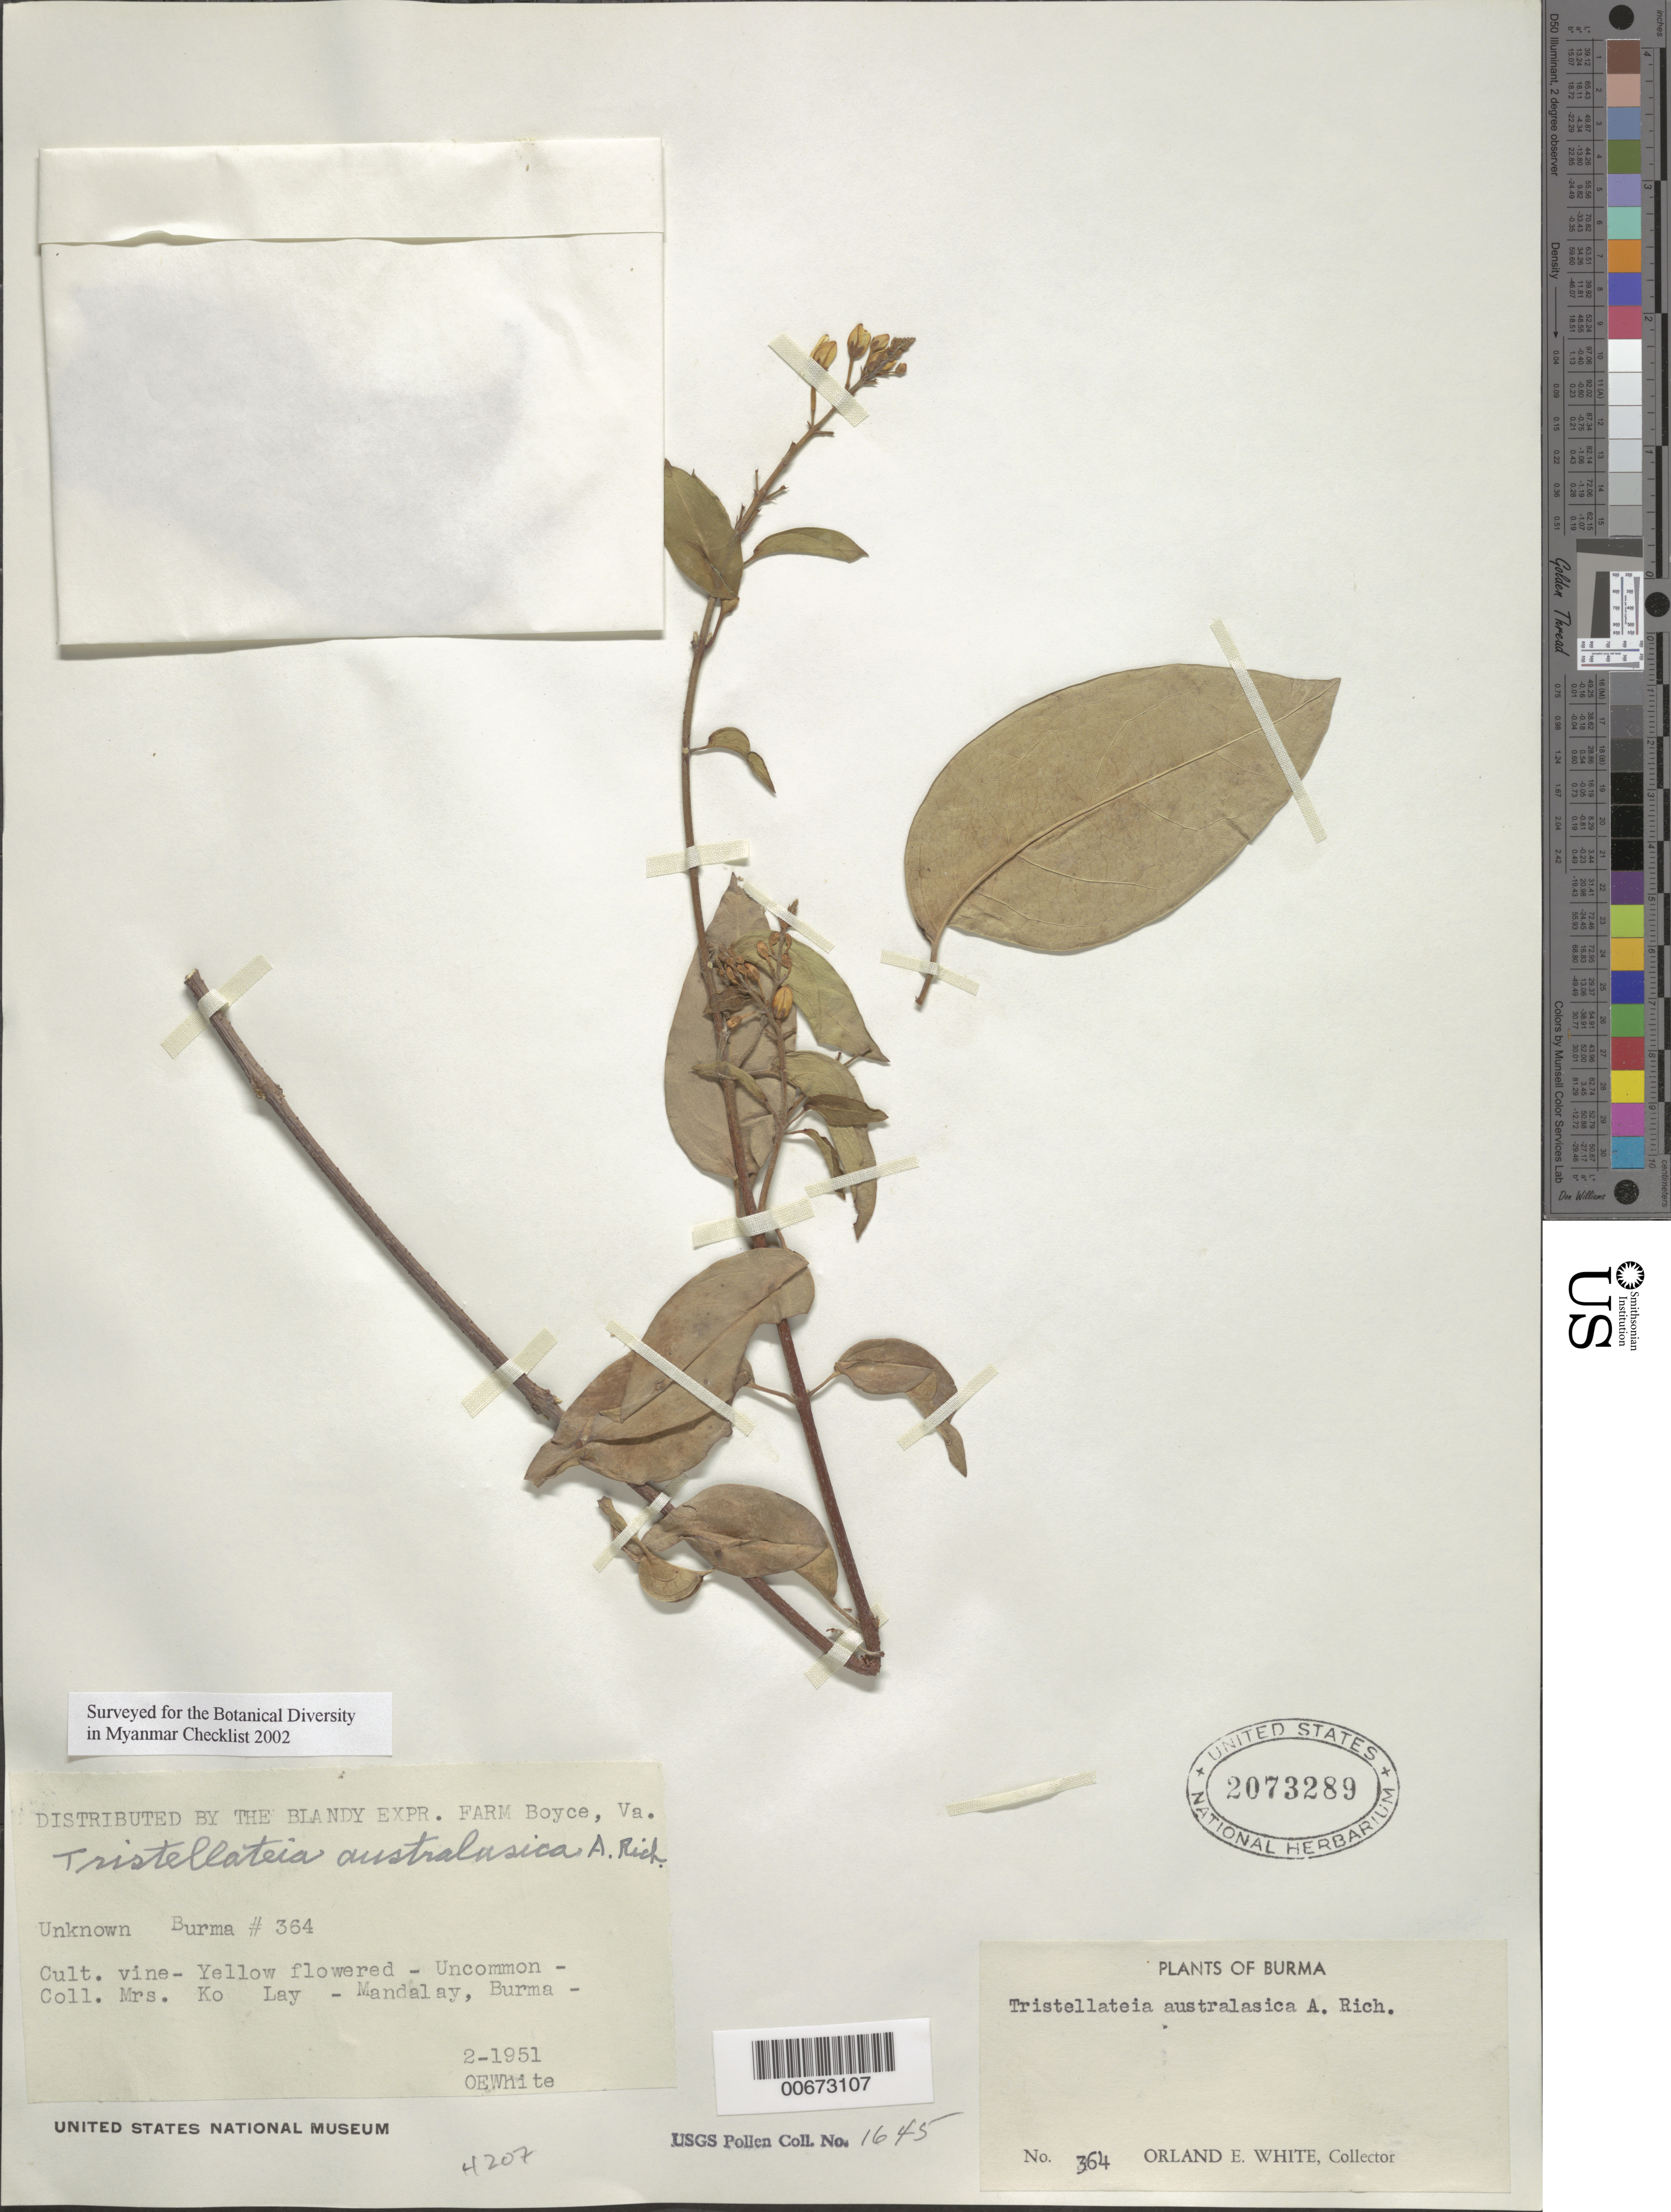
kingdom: Plantae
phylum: Tracheophyta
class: Magnoliopsida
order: Malpighiales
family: Malpighiaceae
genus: Tristellateia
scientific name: Tristellateia australasiae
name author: A. Rich.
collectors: O. E. White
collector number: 364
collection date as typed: Feb 1951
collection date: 1951-02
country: Myanmar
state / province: Mandalay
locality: From Mrs. Ko Lay.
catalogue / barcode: US 2073289